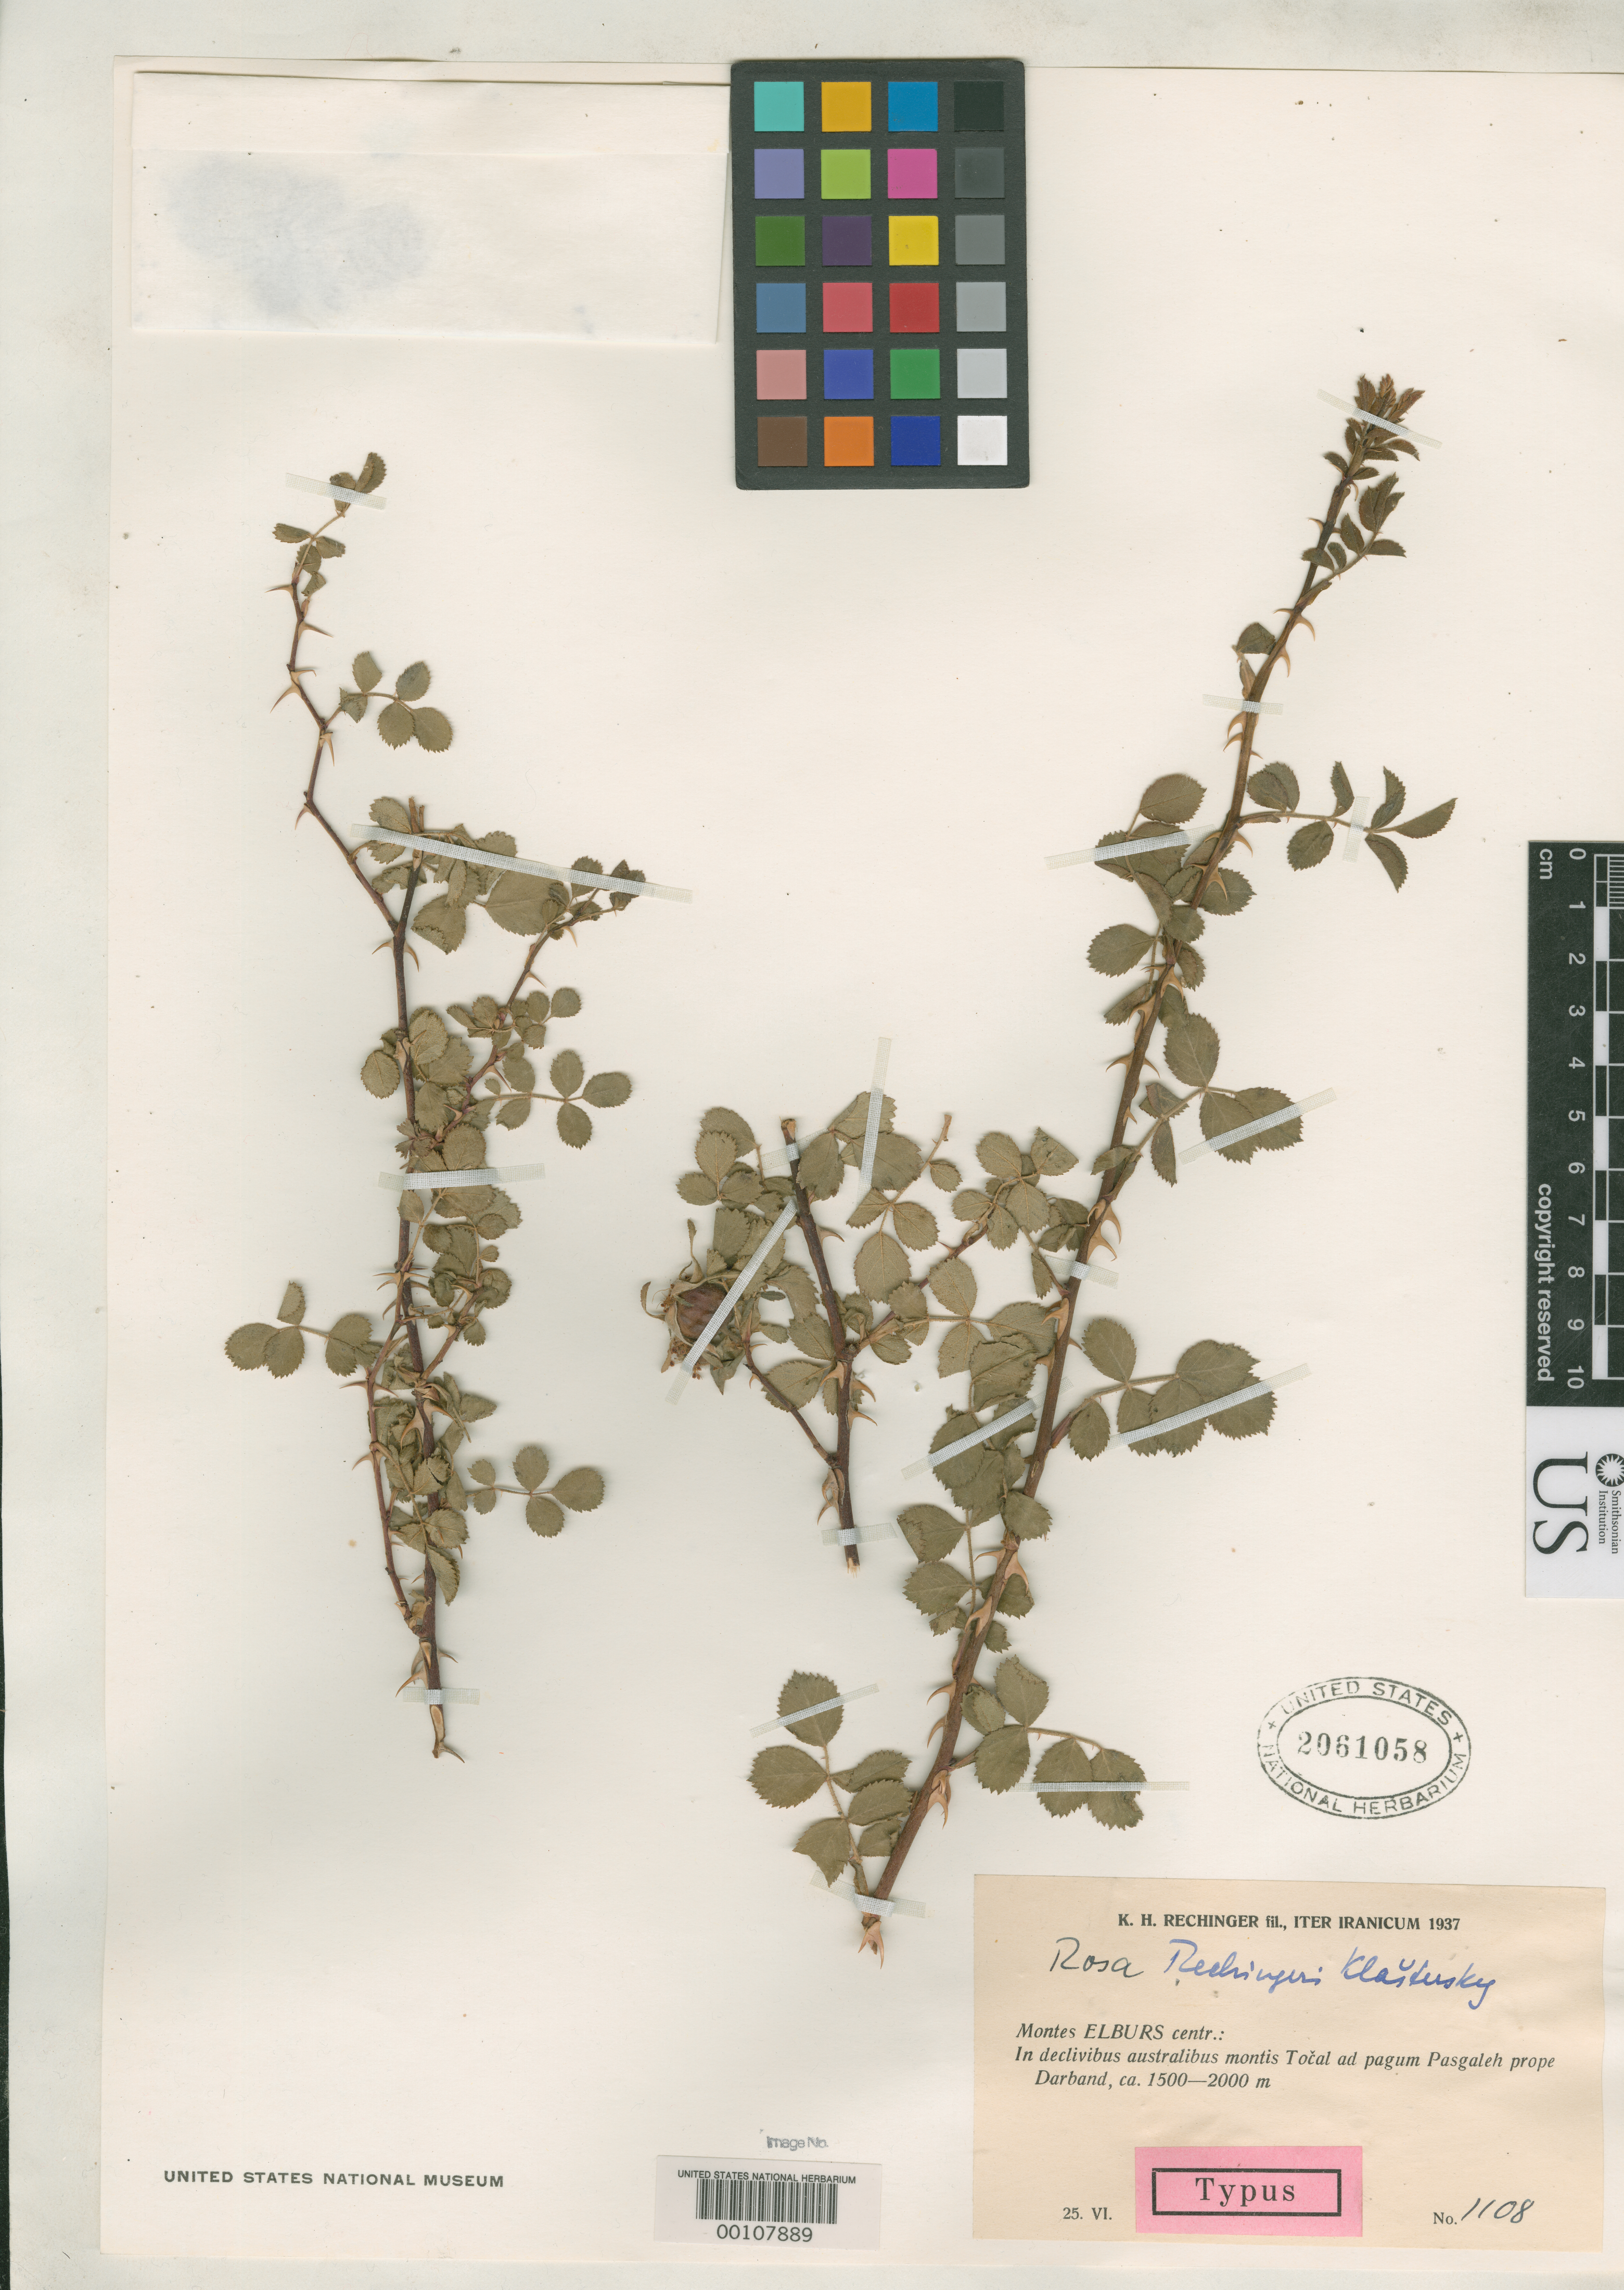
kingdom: Plantae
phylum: Tracheophyta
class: Magnoliopsida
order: Rosales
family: Rosaceae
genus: Rosa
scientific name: Rosa rechingeri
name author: Klášt.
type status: Type Collection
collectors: K. H. Rechinger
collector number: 1108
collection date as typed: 26 Jun 1937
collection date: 1937-06-26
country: Iran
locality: Montes Elburs Centr., australibus montis Tocal adpagum Pasgaleh prope Darband.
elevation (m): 1500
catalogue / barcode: US 2061058